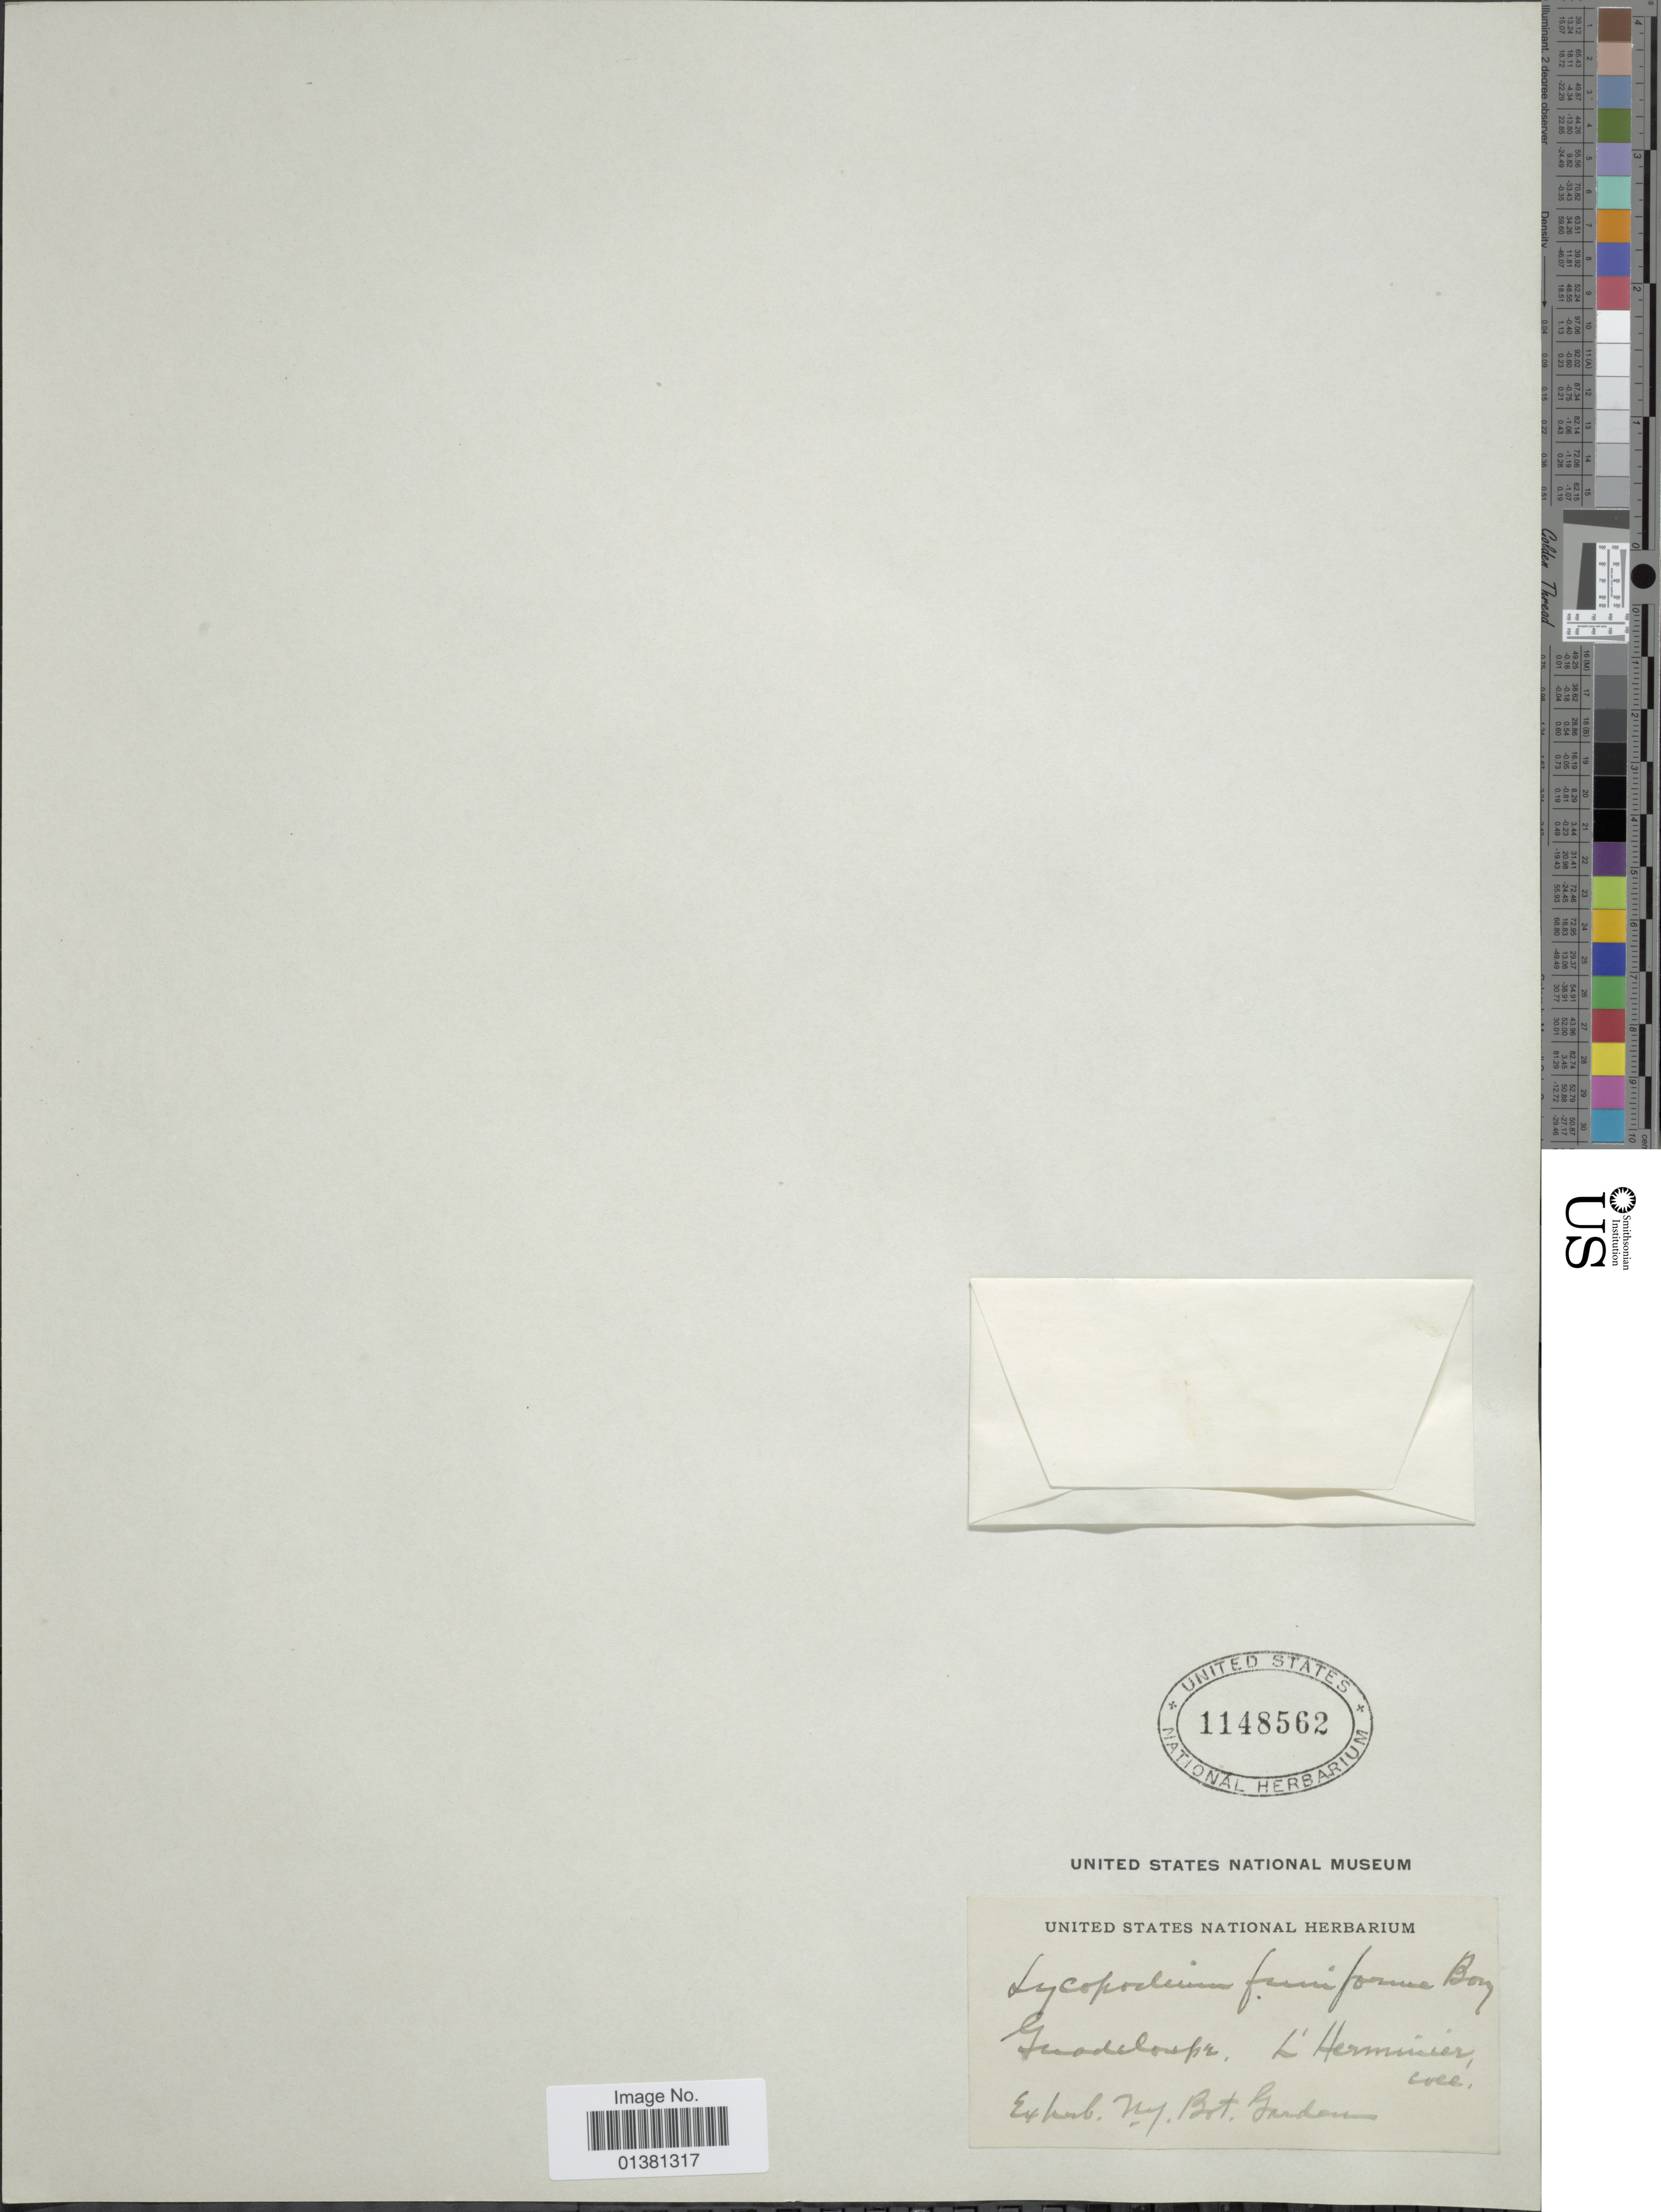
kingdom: Plantae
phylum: Tracheophyta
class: Lycopodiopsida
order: Lycopodiales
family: Lycopodiaceae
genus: Phlegmariurus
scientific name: Phlegmariurus funiformis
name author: (Cham. & Spring) B. Øllg.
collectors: F. L'Herminier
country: Guadeloupe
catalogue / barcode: US 1148562